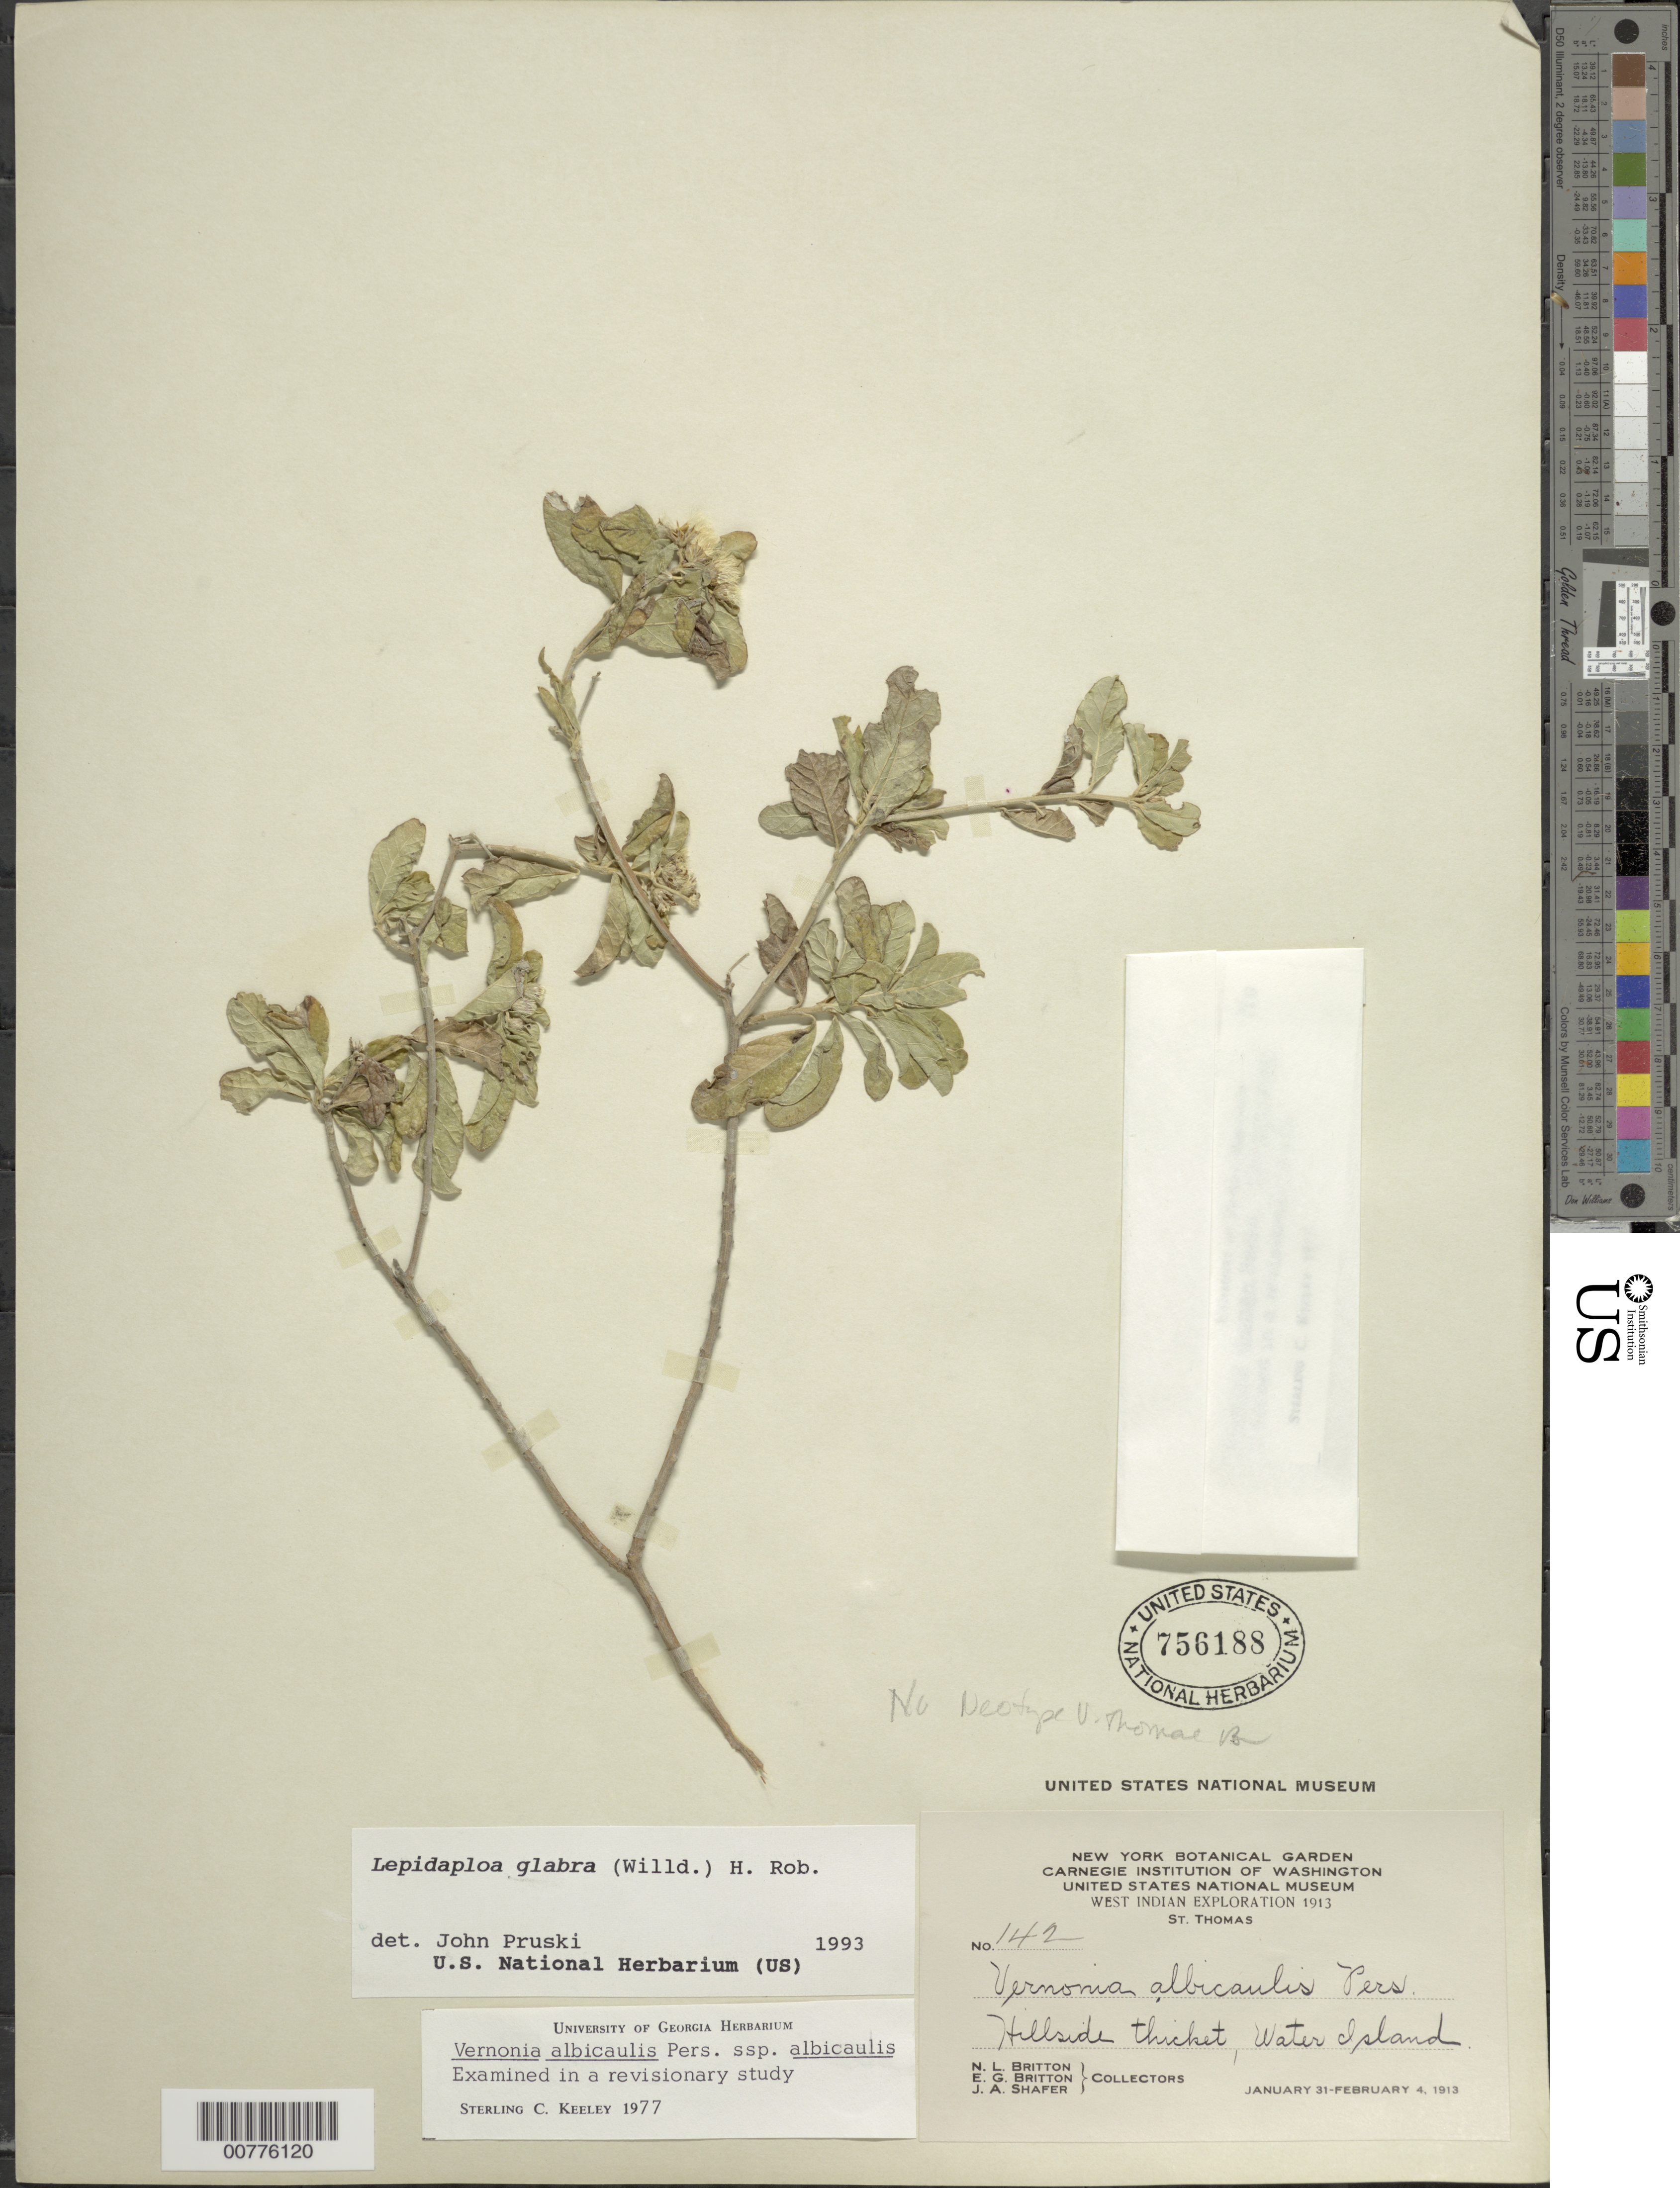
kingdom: Plantae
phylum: Tracheophyta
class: Magnoliopsida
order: Asterales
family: Asteraceae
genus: Lepidaploa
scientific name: Lepidaploa glabra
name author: (Willd.) H. Rob.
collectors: N. Britton, E. G. Britton & J. A. Shafer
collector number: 142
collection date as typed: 31 Jan 1913 to 04 Feb 1913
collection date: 1913-01-31/1913-02-04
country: U.S. Virgin Islands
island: St. Thomas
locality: Water Island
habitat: Hillside thicket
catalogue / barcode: US 756188